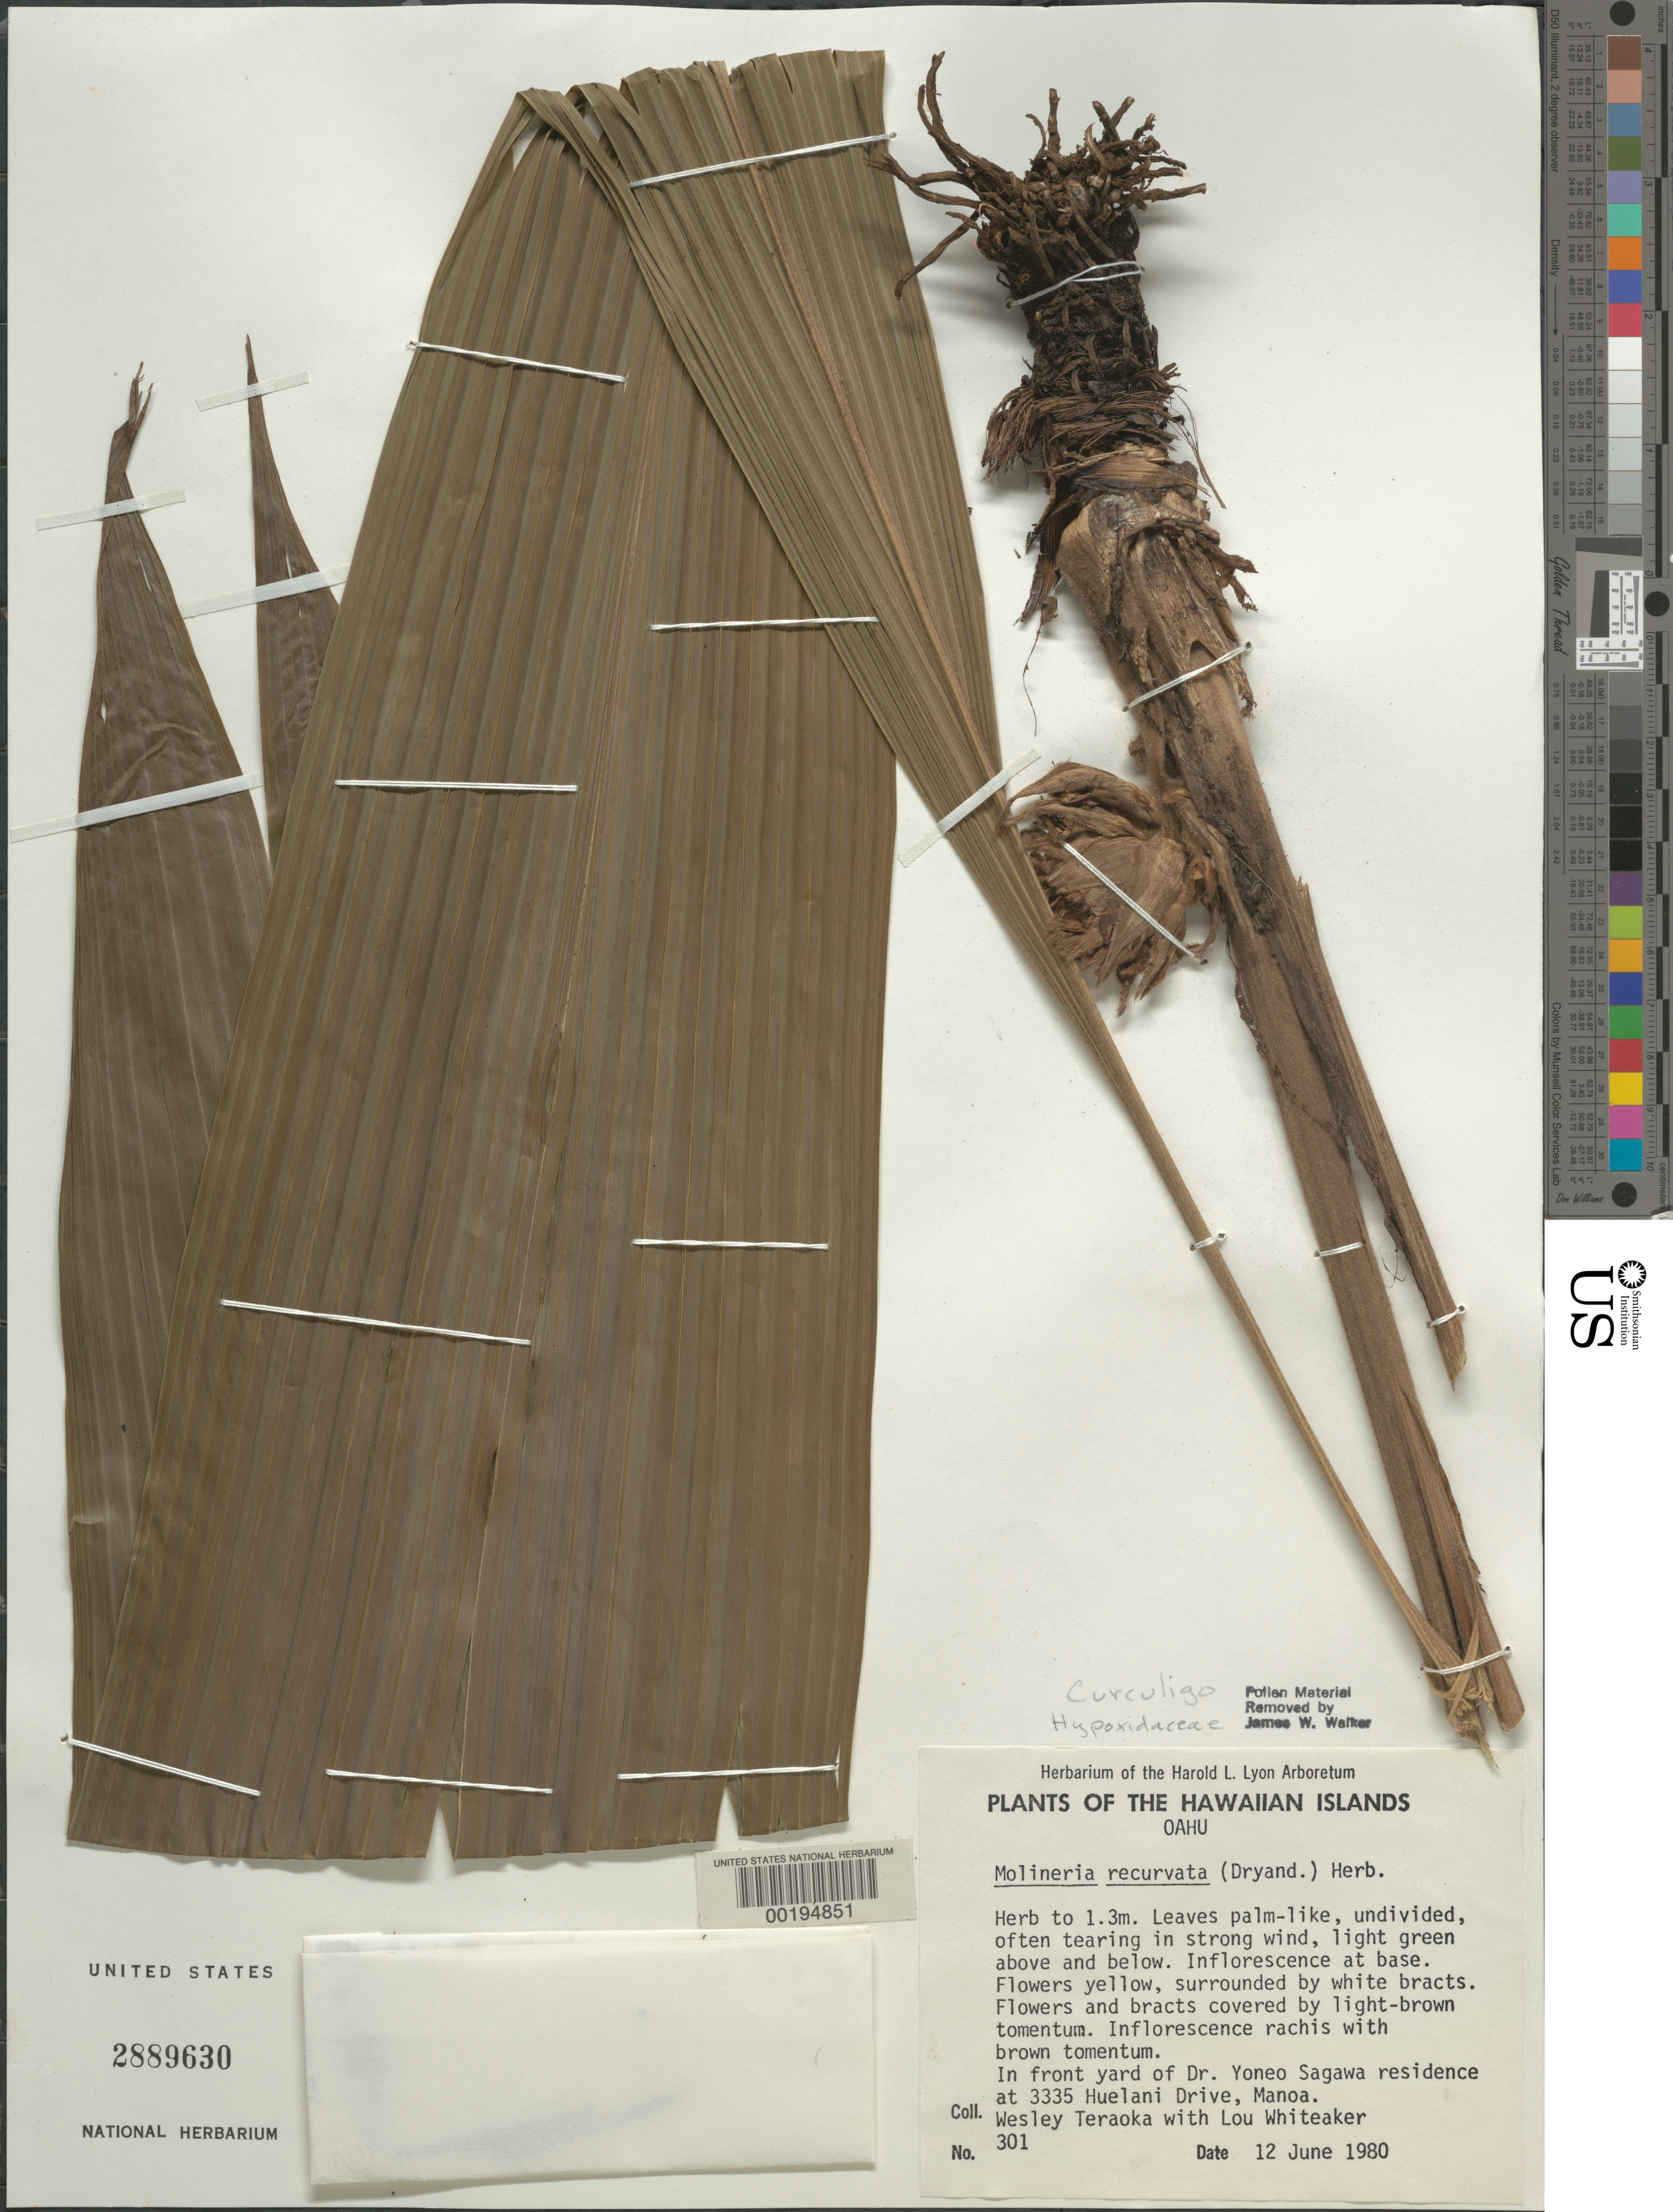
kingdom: Plantae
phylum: Tracheophyta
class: Liliopsida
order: Asparagales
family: Hypoxidaceae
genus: Curculigo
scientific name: Curculigo capitulata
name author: (Lour.) Kuntze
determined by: Wagner, W. L., (BOT), Smithsonian Institution - National Museum of Natural History (UNITED STATES)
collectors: L. Whiteaker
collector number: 301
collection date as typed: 12 Jun 1980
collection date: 1980-06-12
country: United States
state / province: Hawaii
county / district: Honolulu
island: Oahu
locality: In front yard of dr. yoneo sagawa residence at 3335 huelani dr, manoa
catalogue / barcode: US 2889630